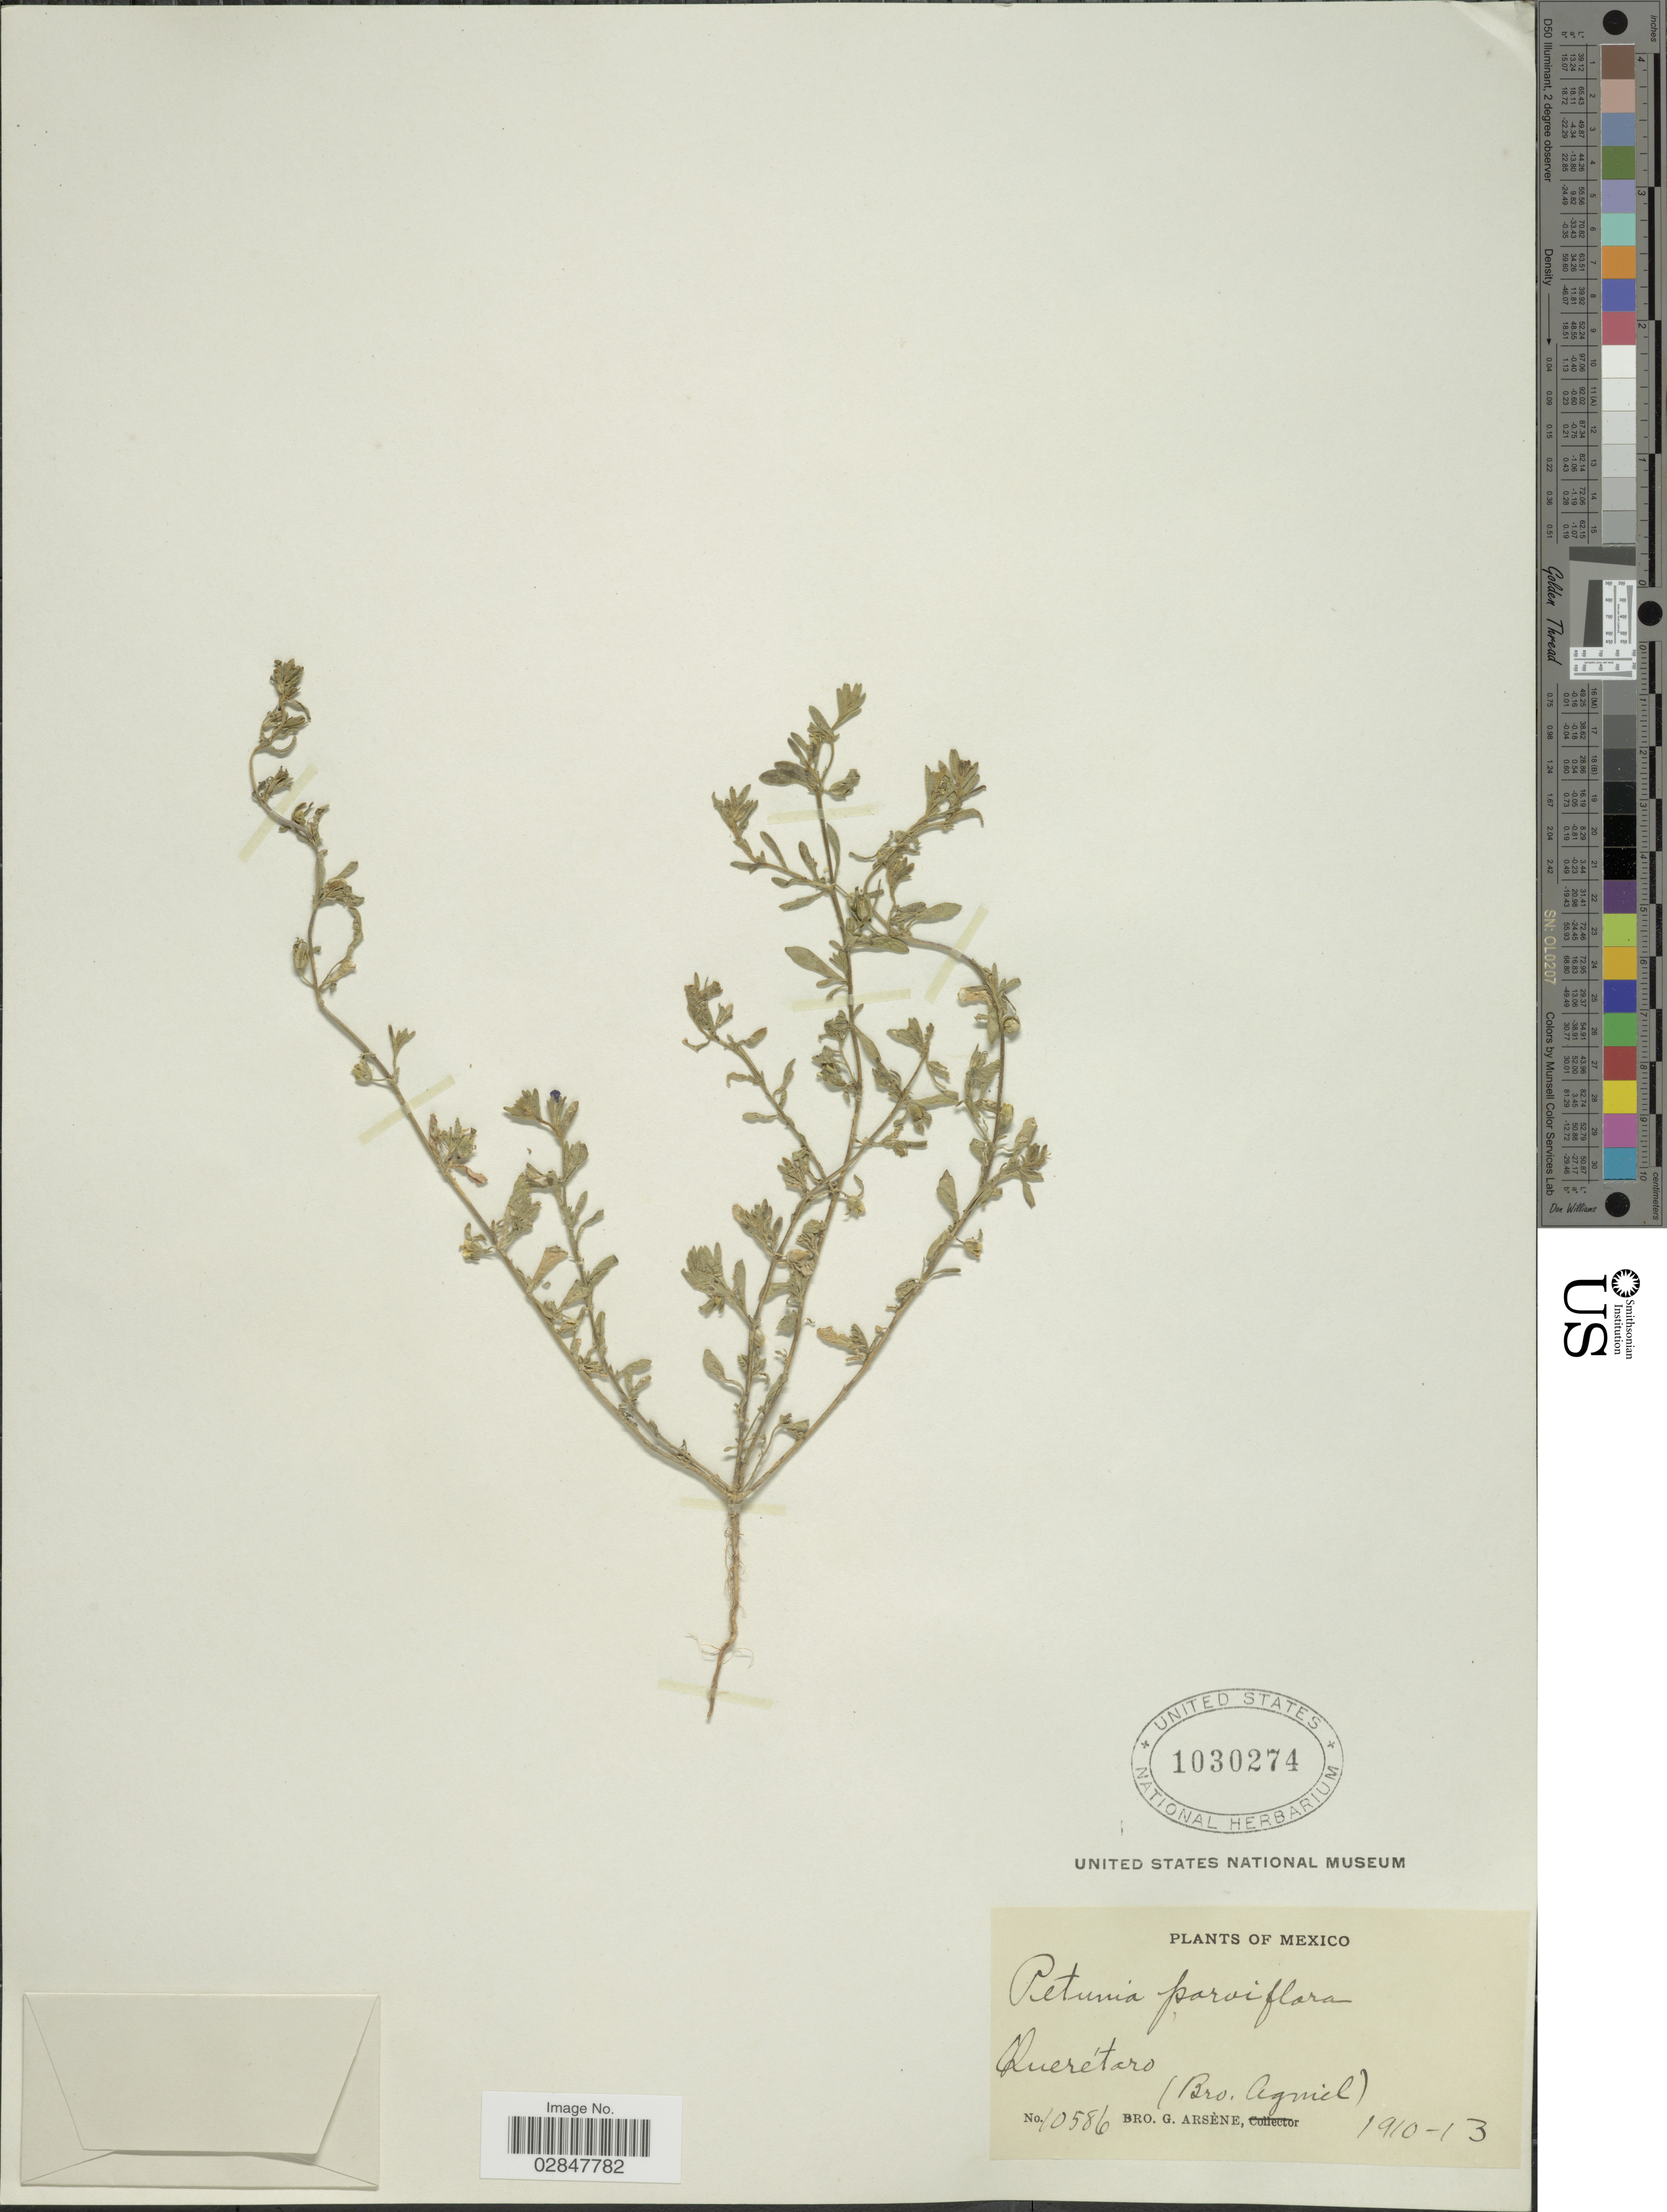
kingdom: Plantae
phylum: Tracheophyta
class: Magnoliopsida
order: Solanales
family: Solanaceae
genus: Petunia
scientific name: Petunia parviflora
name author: Juss.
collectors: Bro. G. Arsène & Bro. Agniel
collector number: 10586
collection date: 1910/1913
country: Mexico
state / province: Querétaro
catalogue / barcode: US 1030274